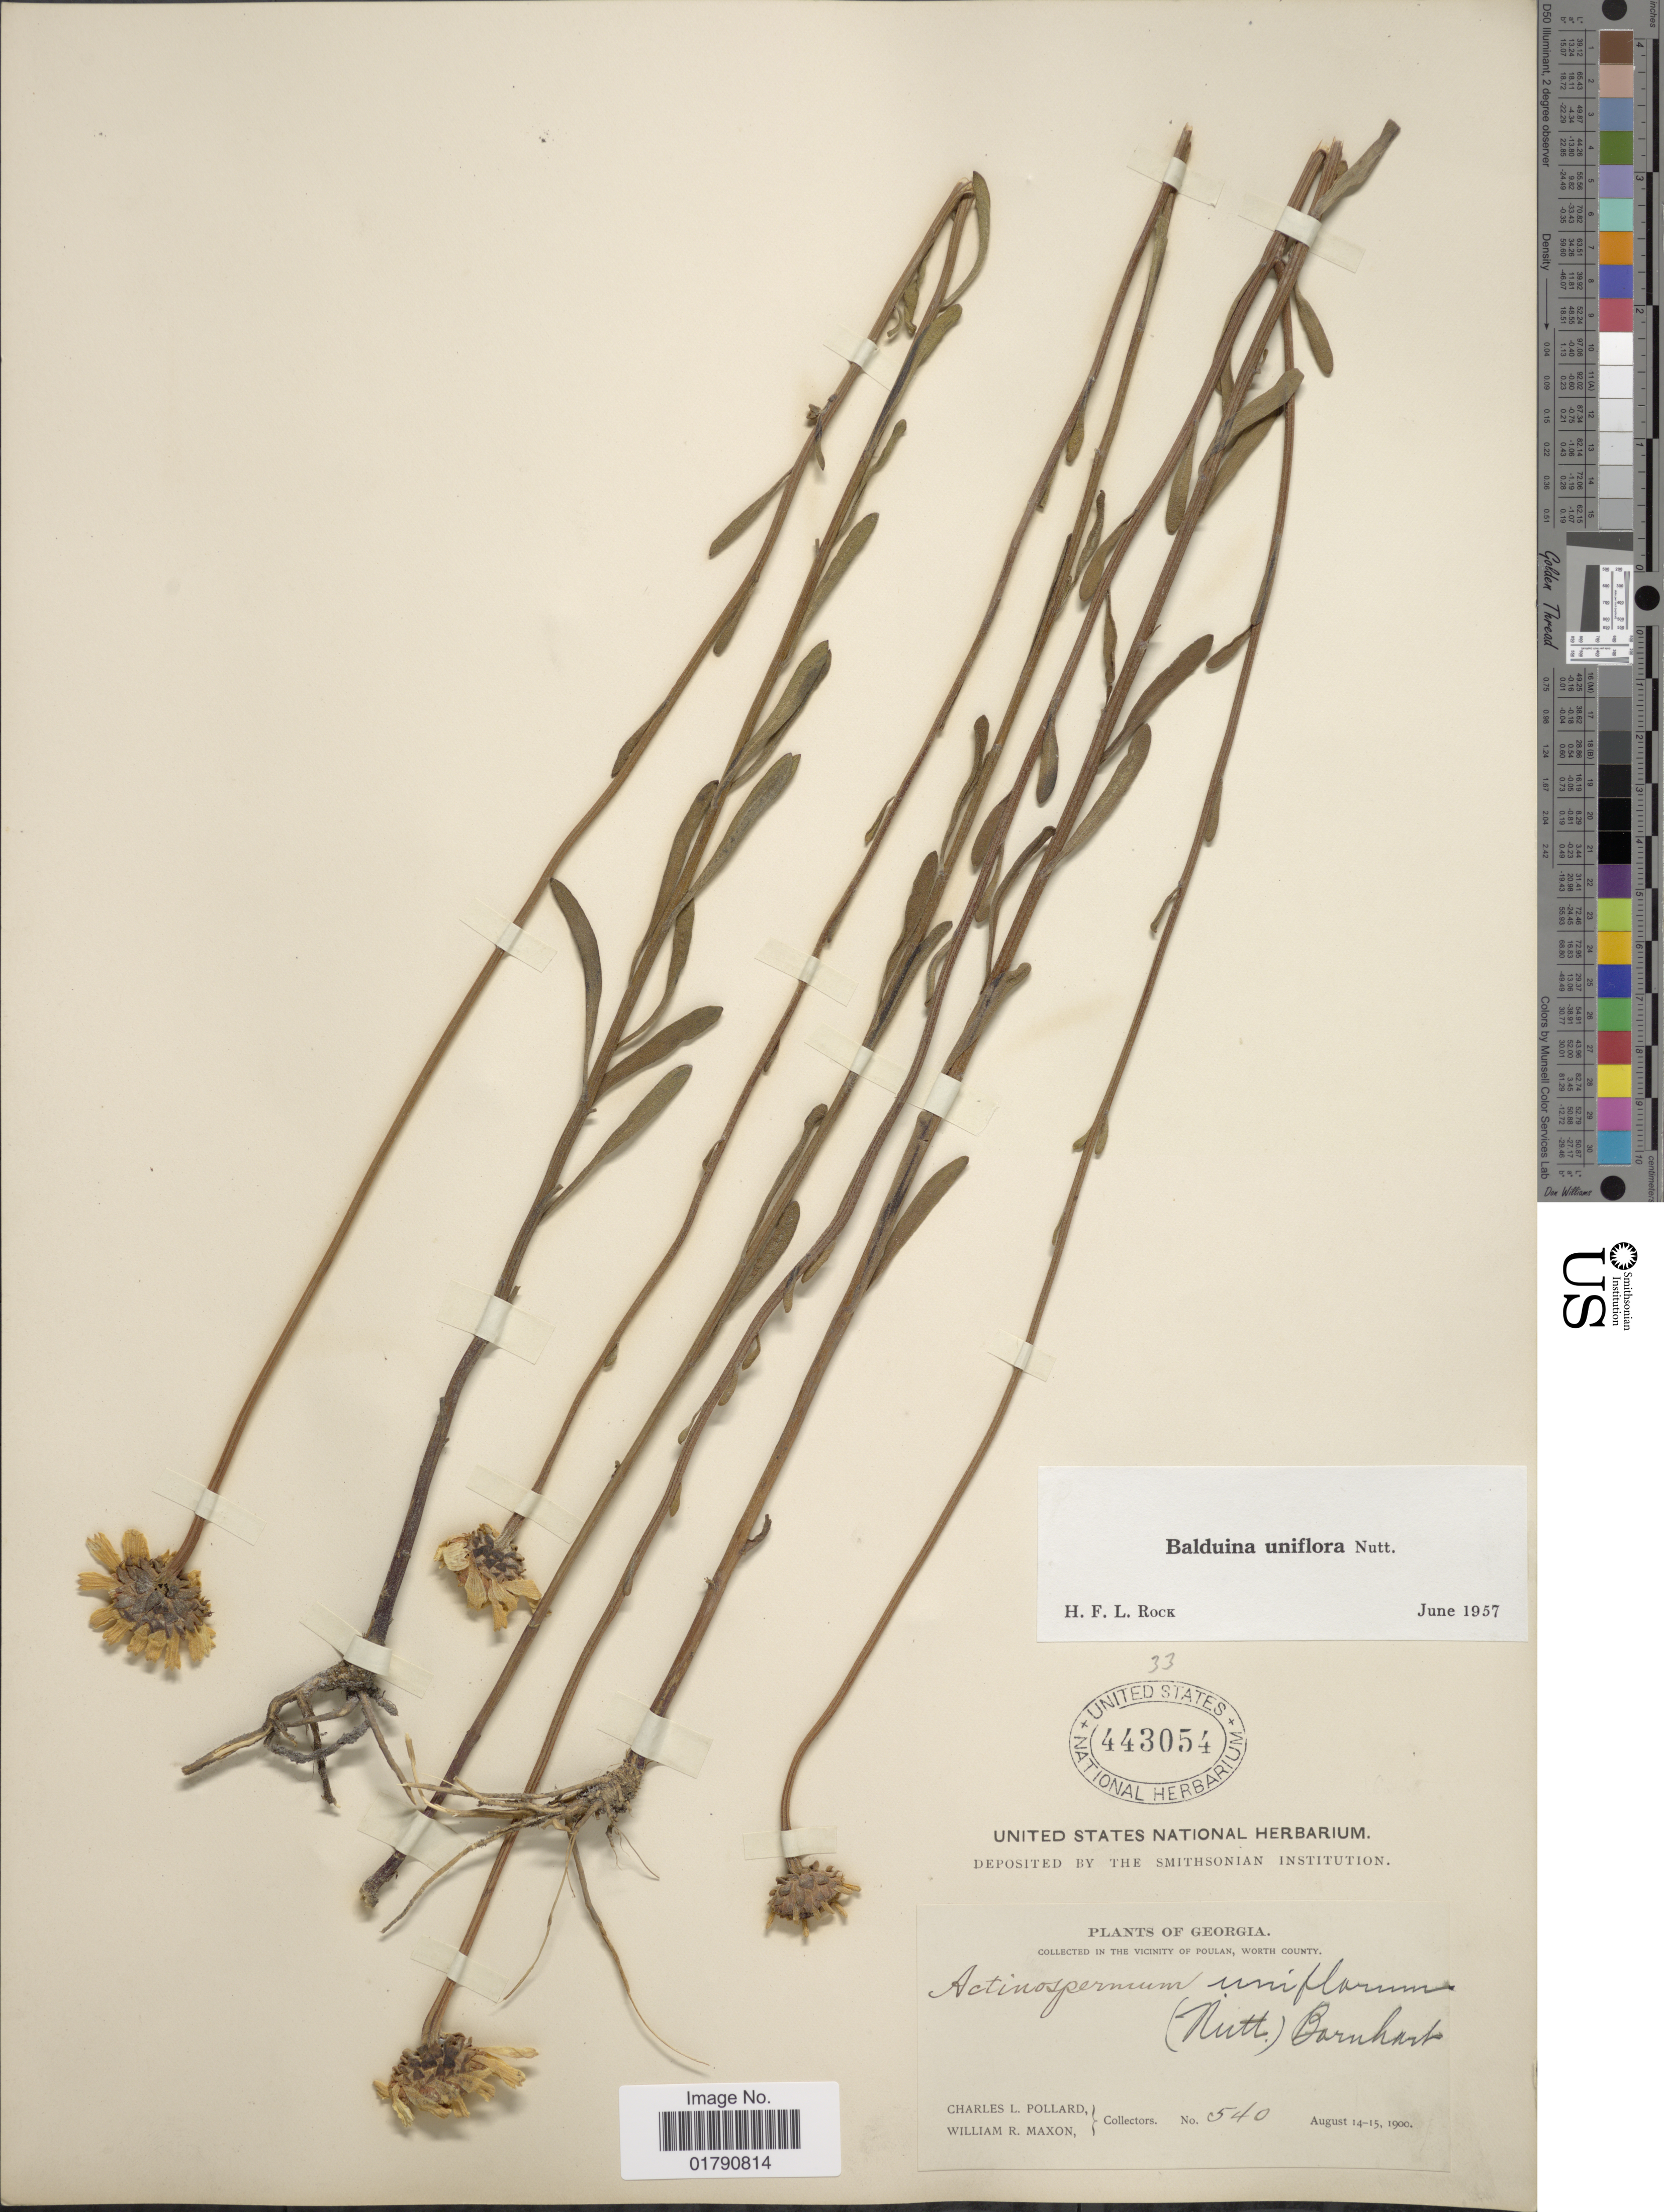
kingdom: Plantae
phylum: Tracheophyta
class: Magnoliopsida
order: Asterales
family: Asteraceae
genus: Balduina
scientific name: Balduina uniflora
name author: Nutt.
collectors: C. L. Pollard & W. R. Maxon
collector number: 540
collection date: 1900-08-14/1900-08-15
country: United States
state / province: Georgia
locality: Vicinity of Poulan, Worth County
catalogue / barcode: US 443054